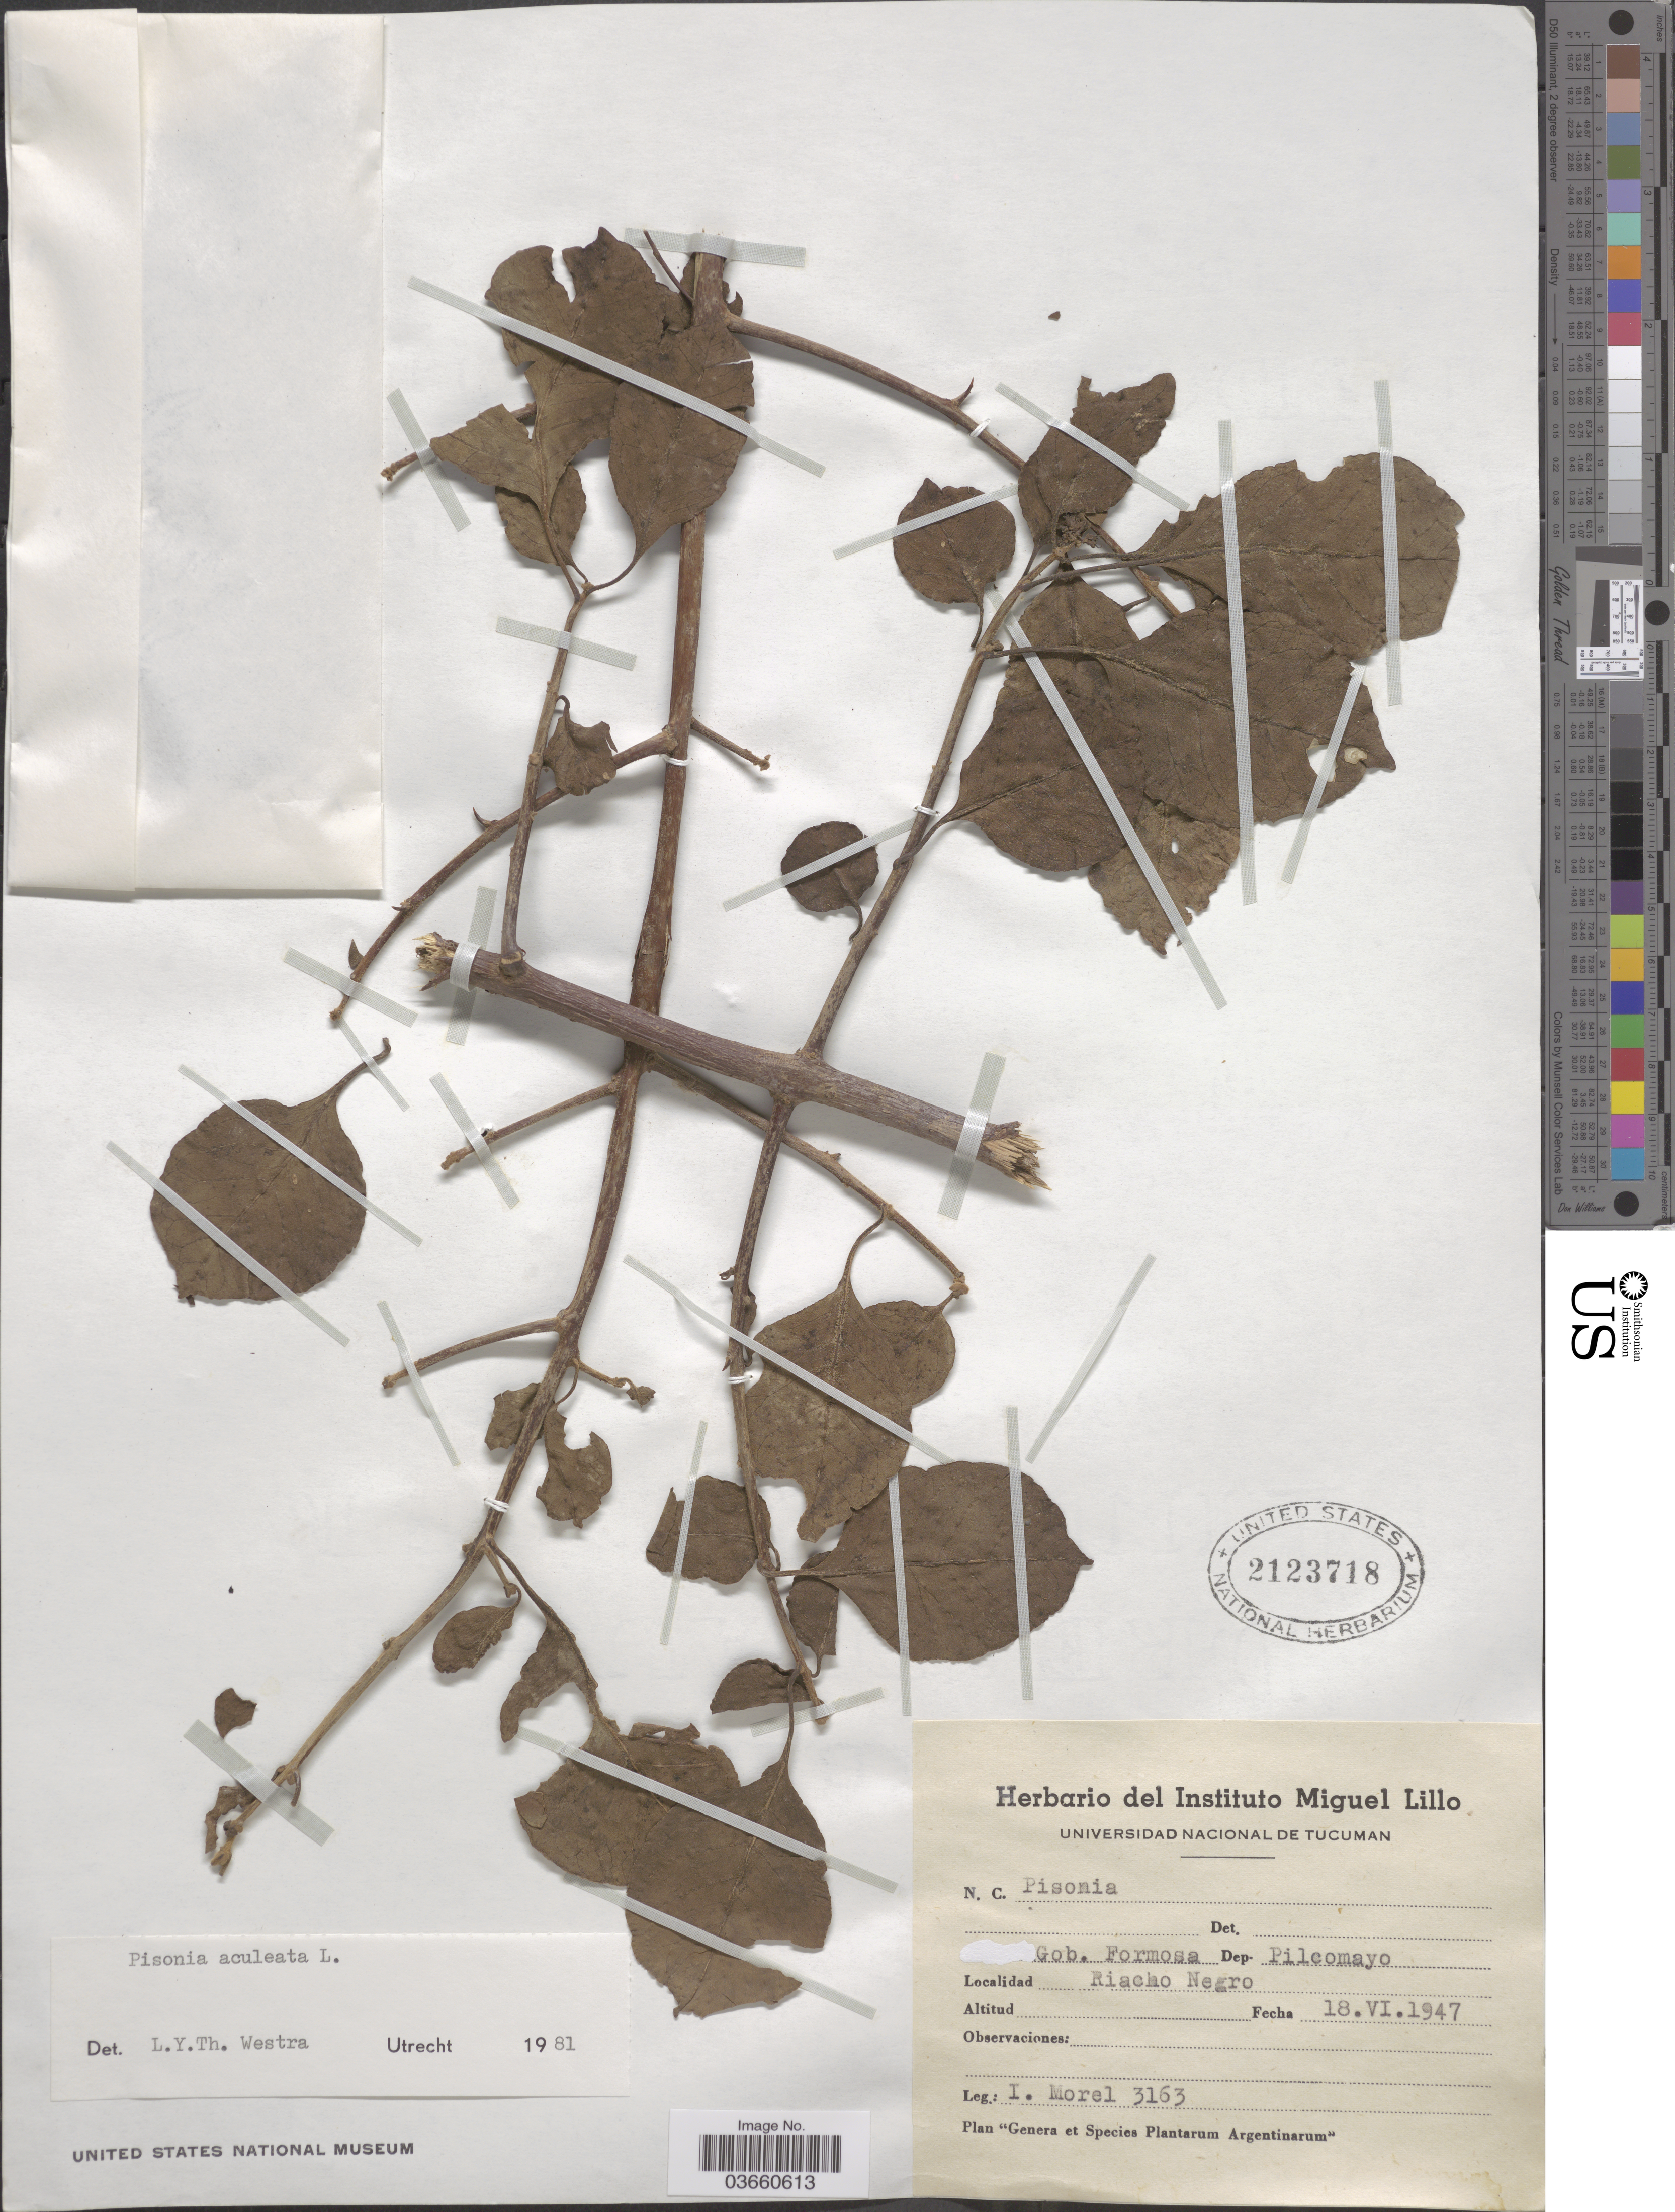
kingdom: Plantae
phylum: Tracheophyta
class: Magnoliopsida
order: Caryophyllales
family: Nyctaginaceae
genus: Pisonia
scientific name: Pisonia aculeata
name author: L.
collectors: I. Morel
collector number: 3163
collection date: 1947-06-18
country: Argentina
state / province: Formosa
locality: Gob. Formosa. Dep. Pilcomayo. Riacho Negro.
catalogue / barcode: US 2123718